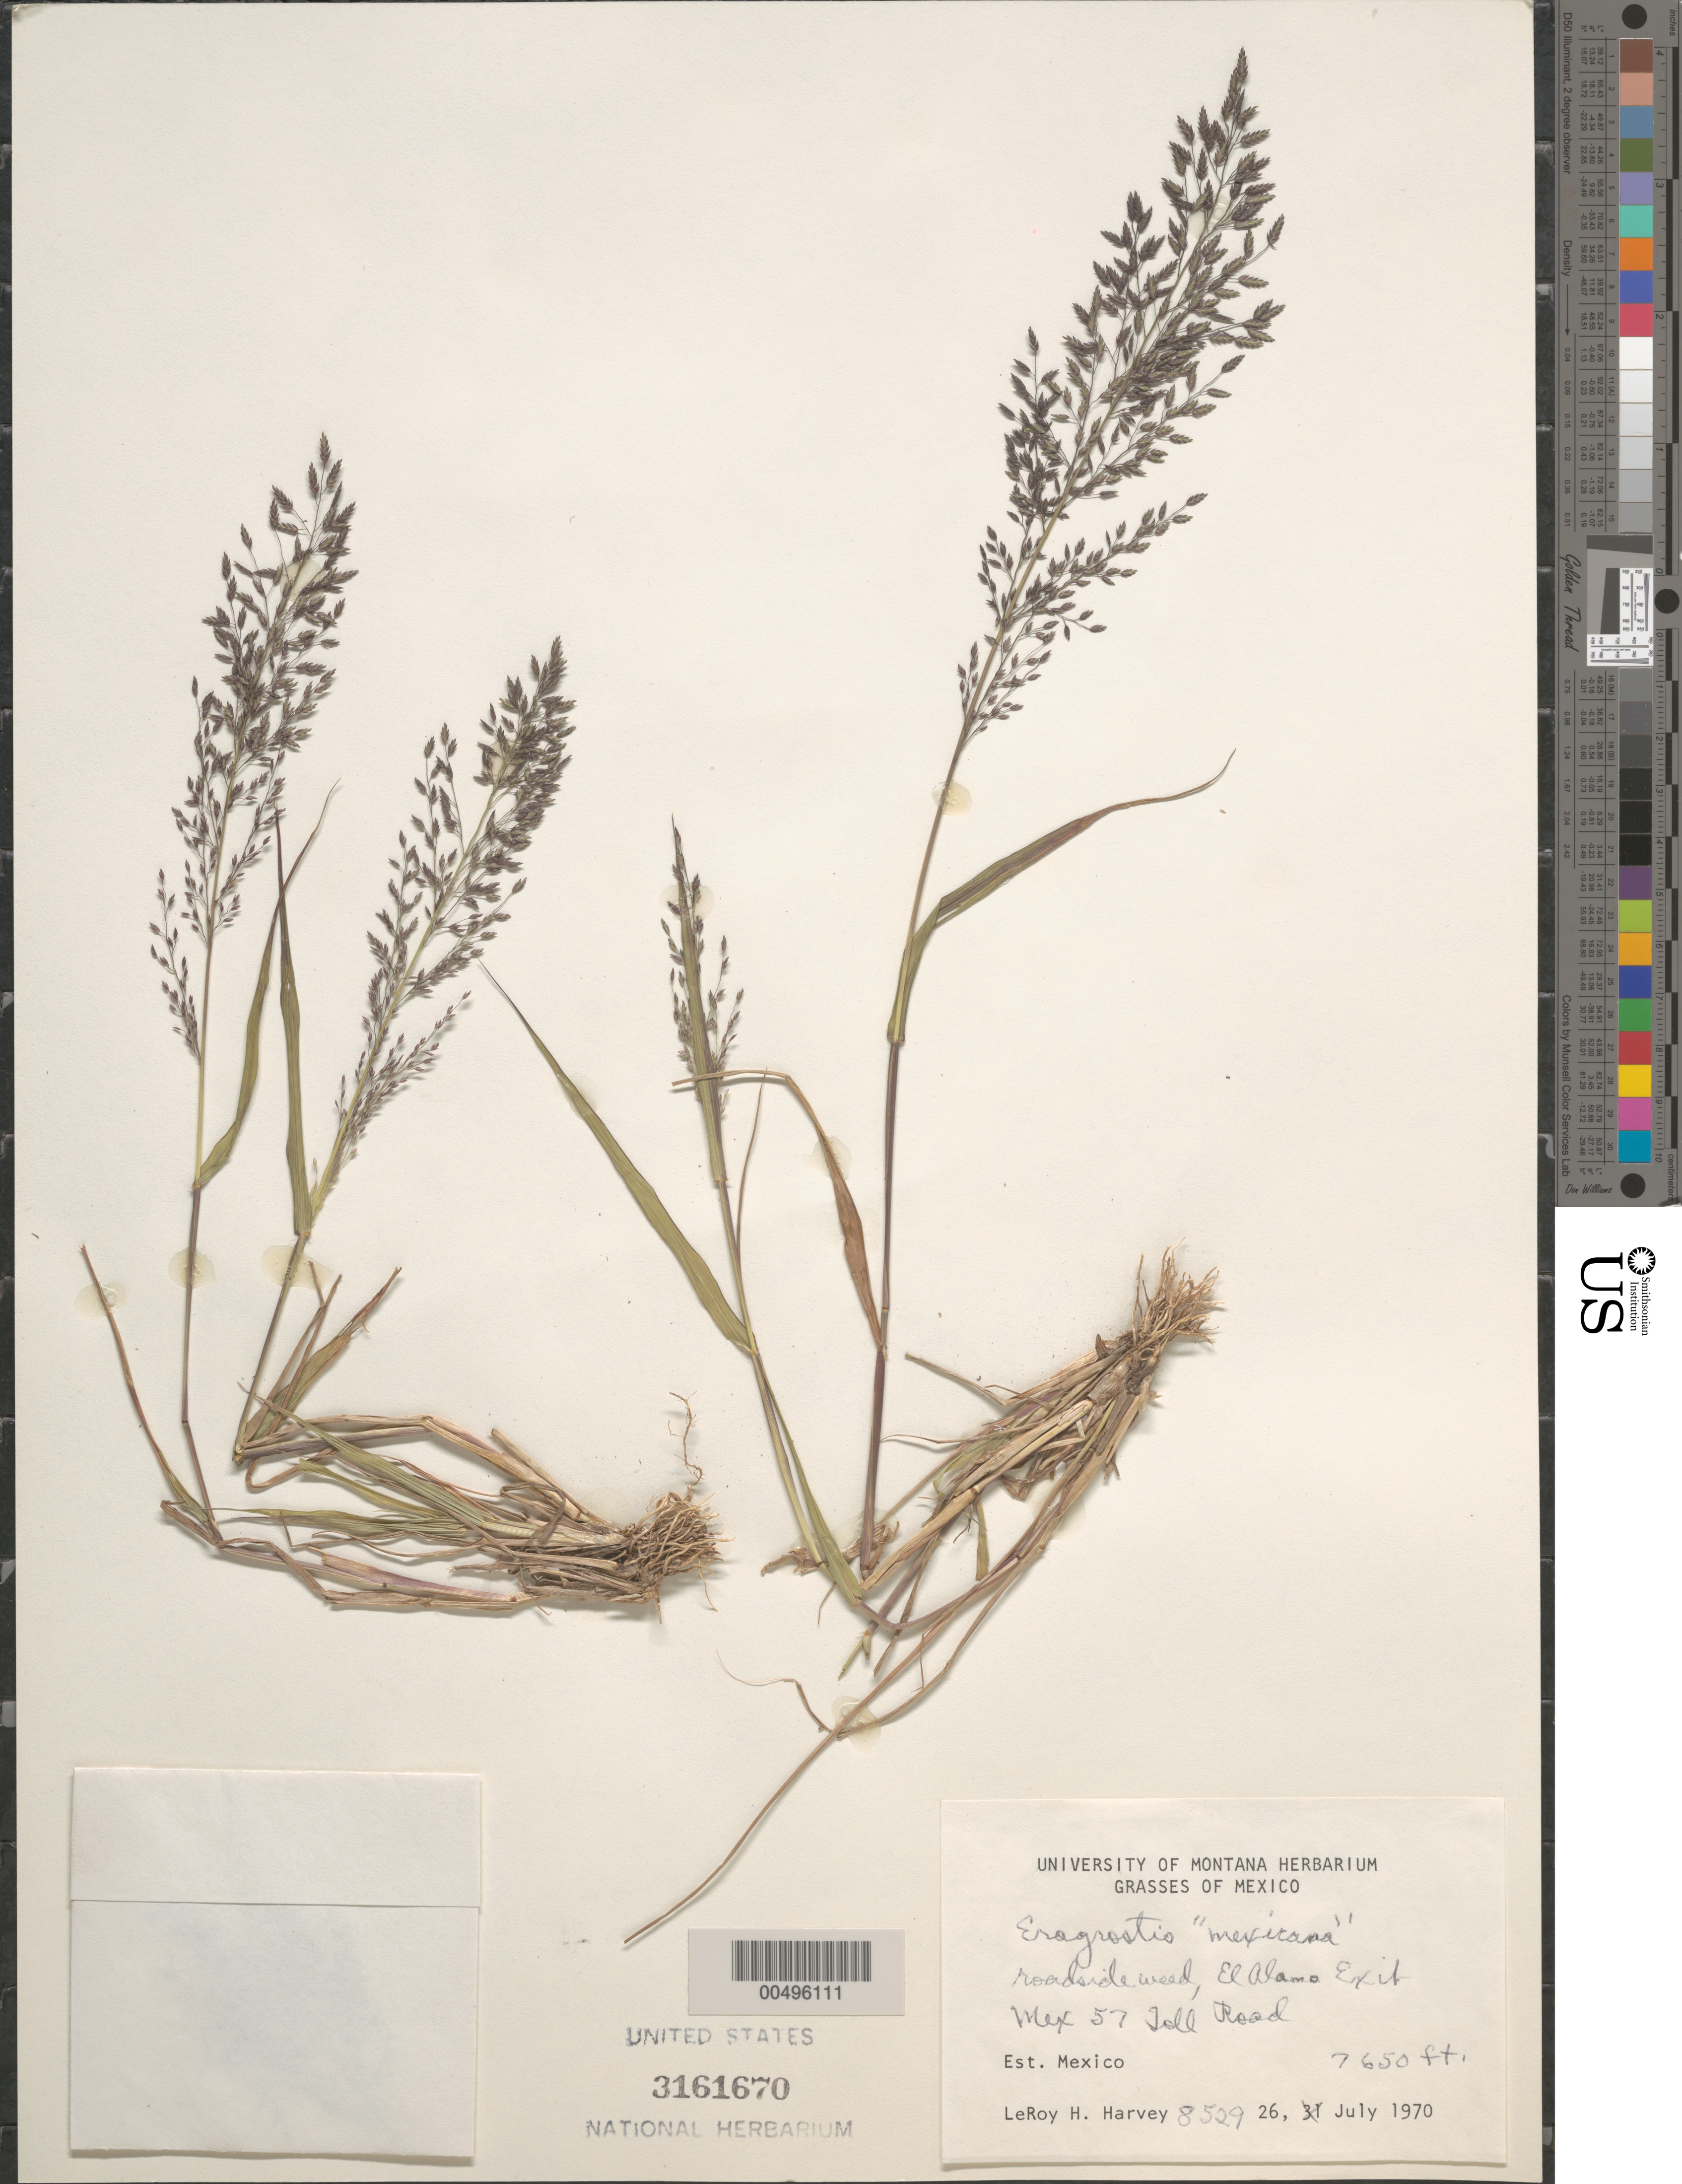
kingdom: Plantae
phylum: Tracheophyta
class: Liliopsida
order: Poales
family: Poaceae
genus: Eragrostis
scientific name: Eragrostis mexicana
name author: (Hornem.) Link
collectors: L. H. Harvey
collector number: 8529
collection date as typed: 26 Jul 1970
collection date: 1970-07-26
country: Mexico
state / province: México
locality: El Alamo Exit Mex 57 Toll Rd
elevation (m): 2332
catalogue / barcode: US 3161670